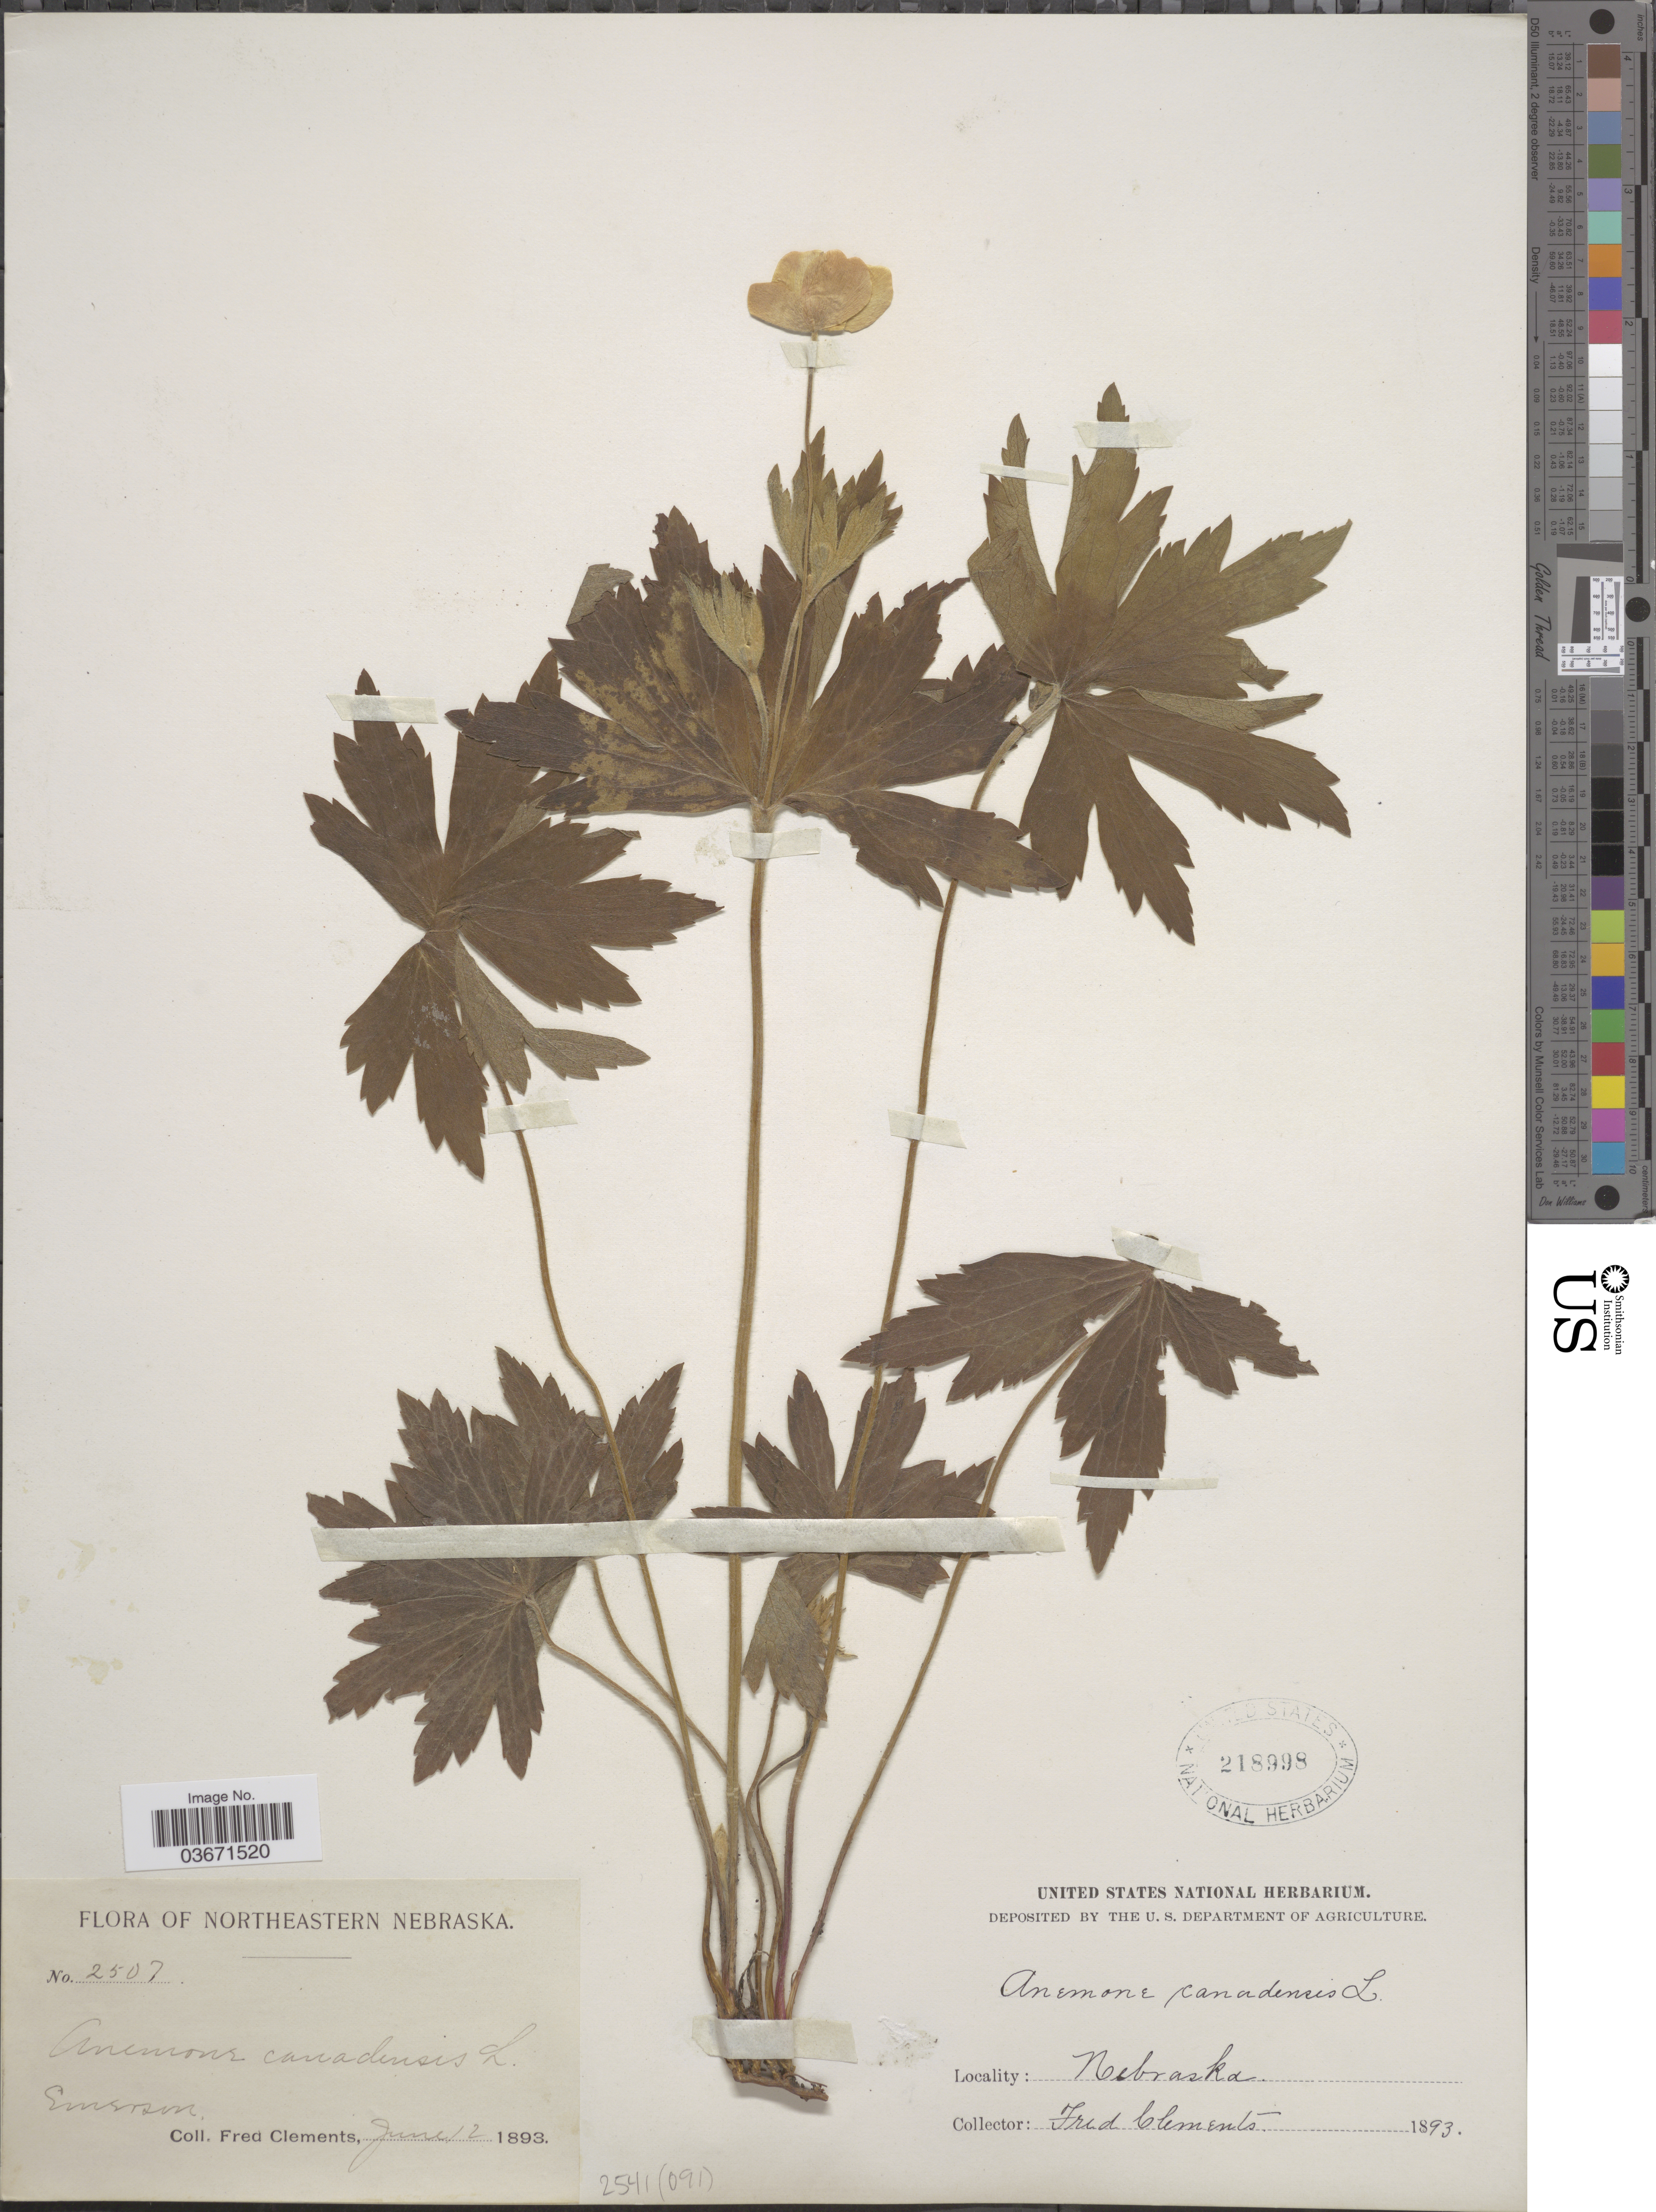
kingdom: Plantae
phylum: Tracheophyta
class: Magnoliopsida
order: Ranunculales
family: Ranunculaceae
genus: Anemone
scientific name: Anemone canadensis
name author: L.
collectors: F. Clements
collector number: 2507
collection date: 1893-06-12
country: United States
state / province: Nebraska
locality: Northeastern Nebraska. Emerson.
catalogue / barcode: US 218998